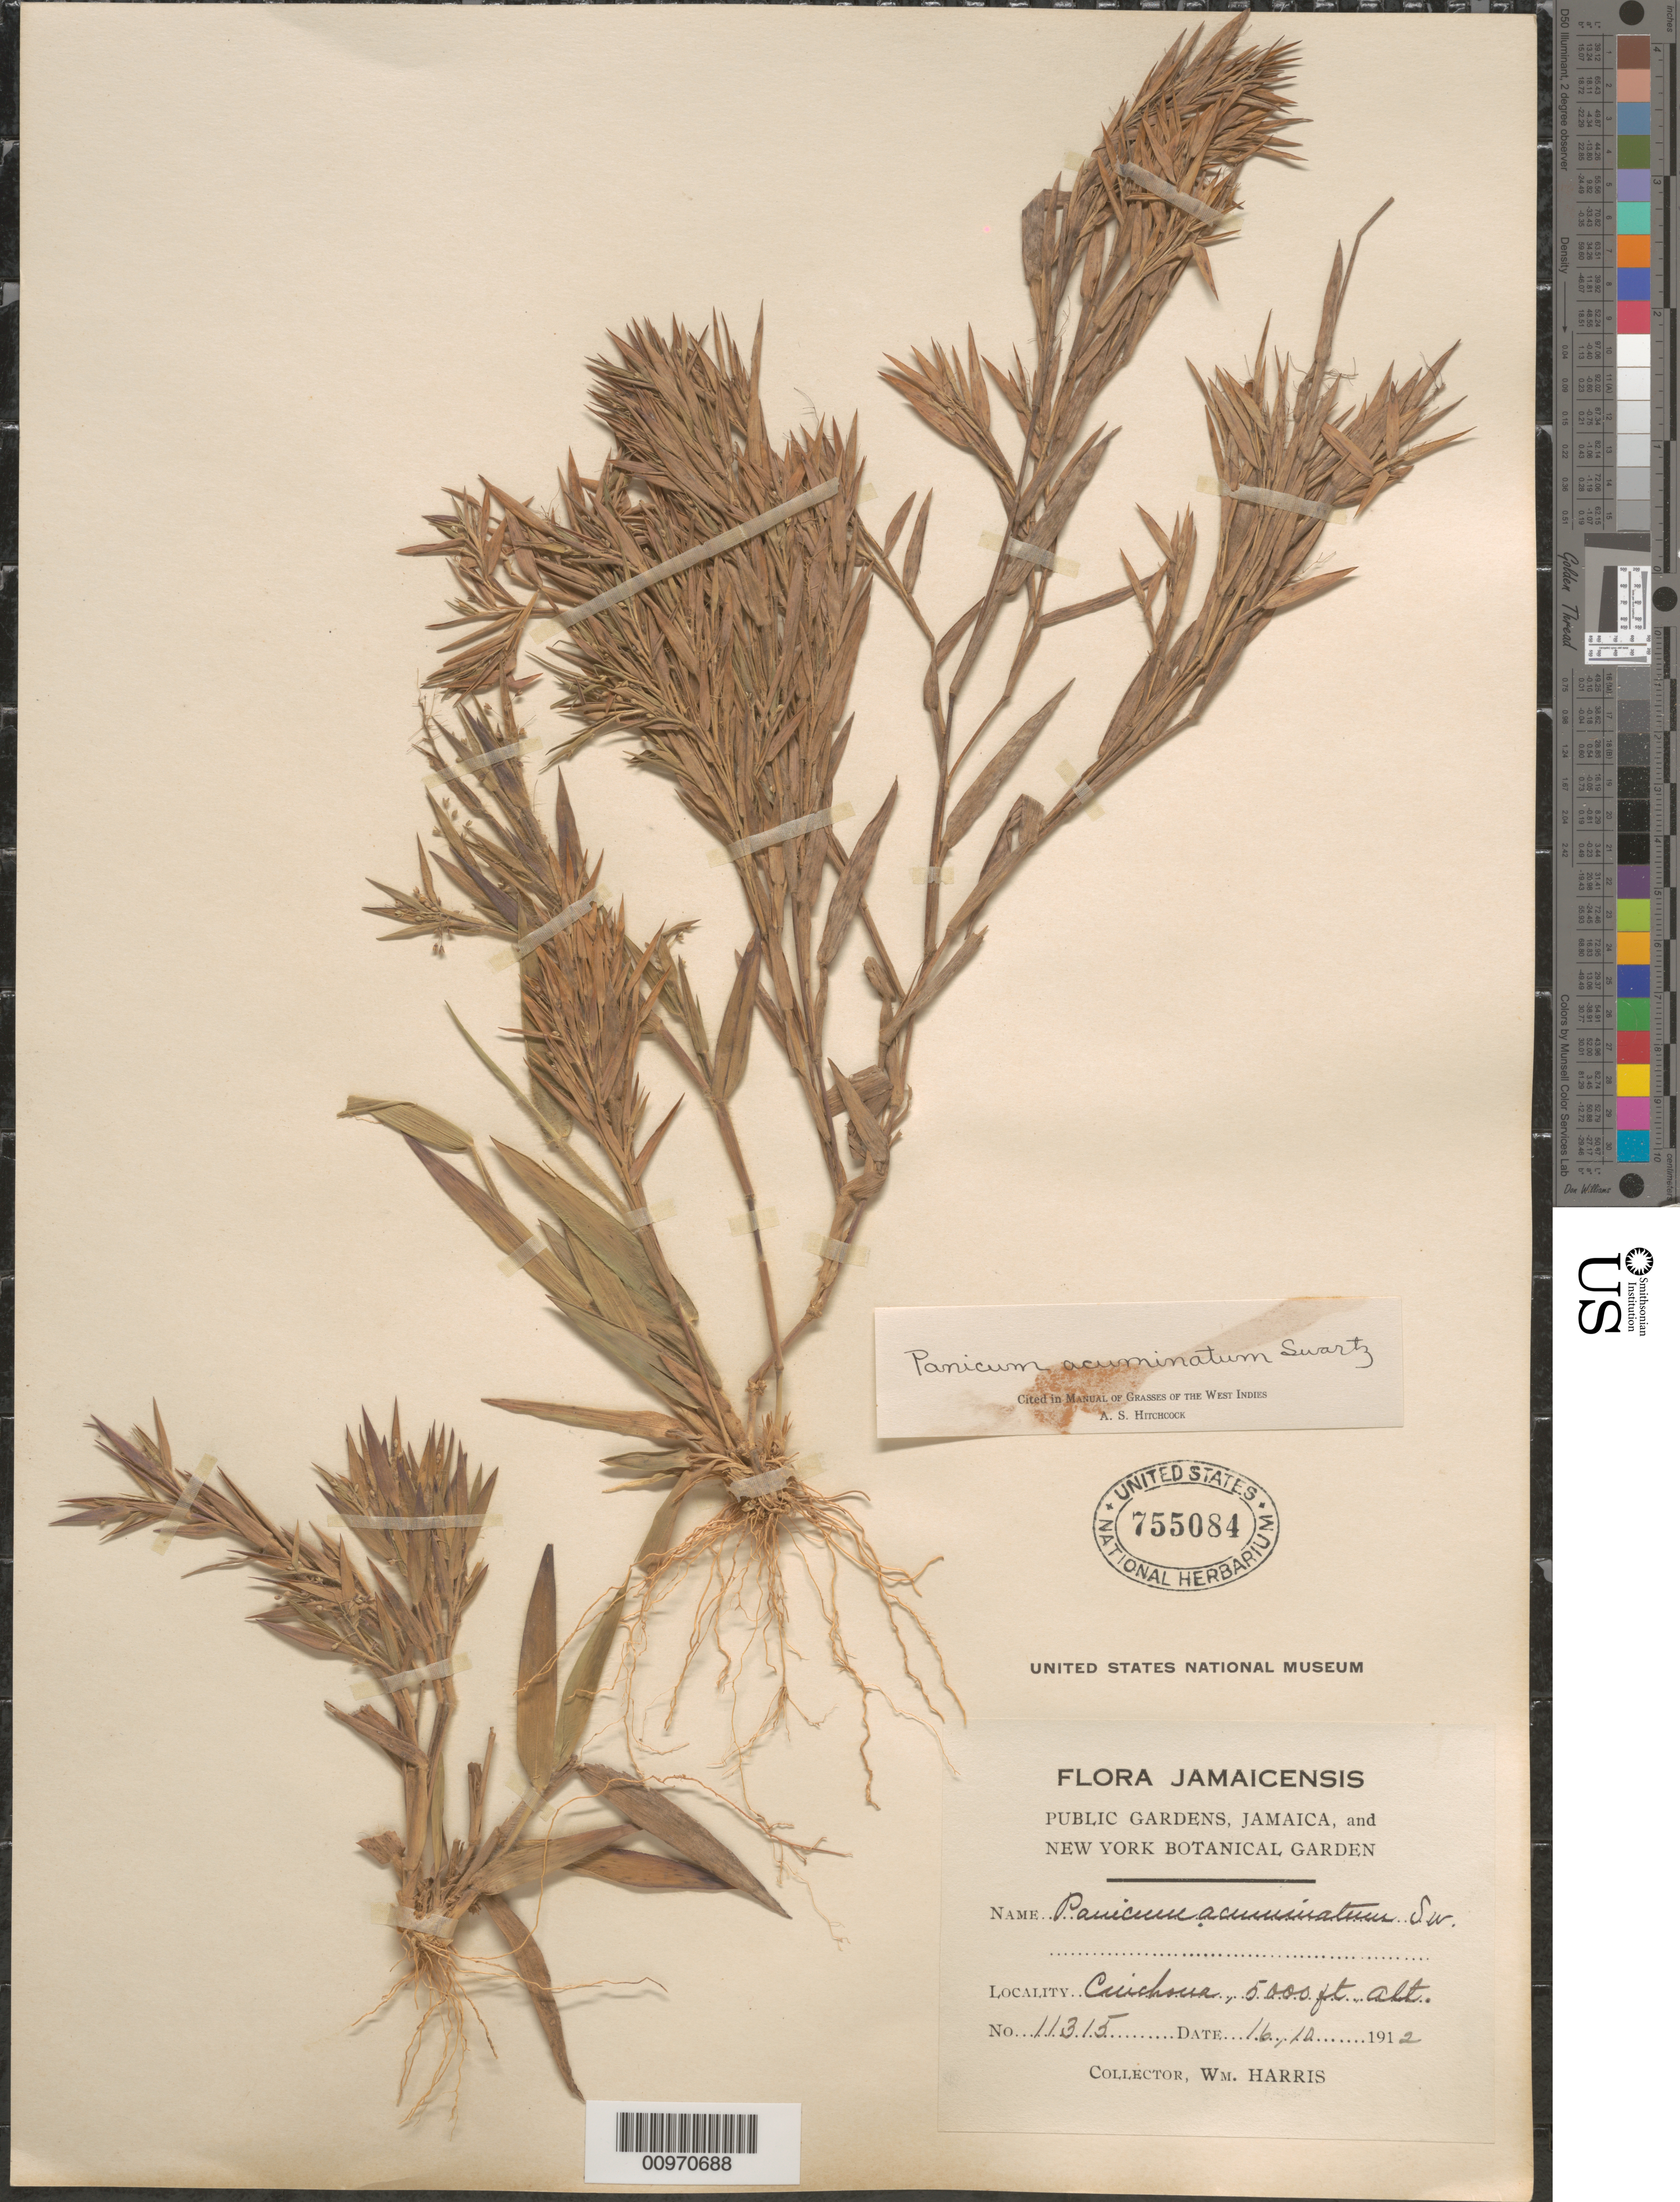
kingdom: Plantae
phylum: Tracheophyta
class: Liliopsida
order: Poales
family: Poaceae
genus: Panicum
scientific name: Panicum acuminatum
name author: Sw.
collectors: W. H. Harris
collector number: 11315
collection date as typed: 16 Oct 1912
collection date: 1912-10-16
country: Jamaica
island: Jamaica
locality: Cinchona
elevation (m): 1524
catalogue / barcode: US 755084